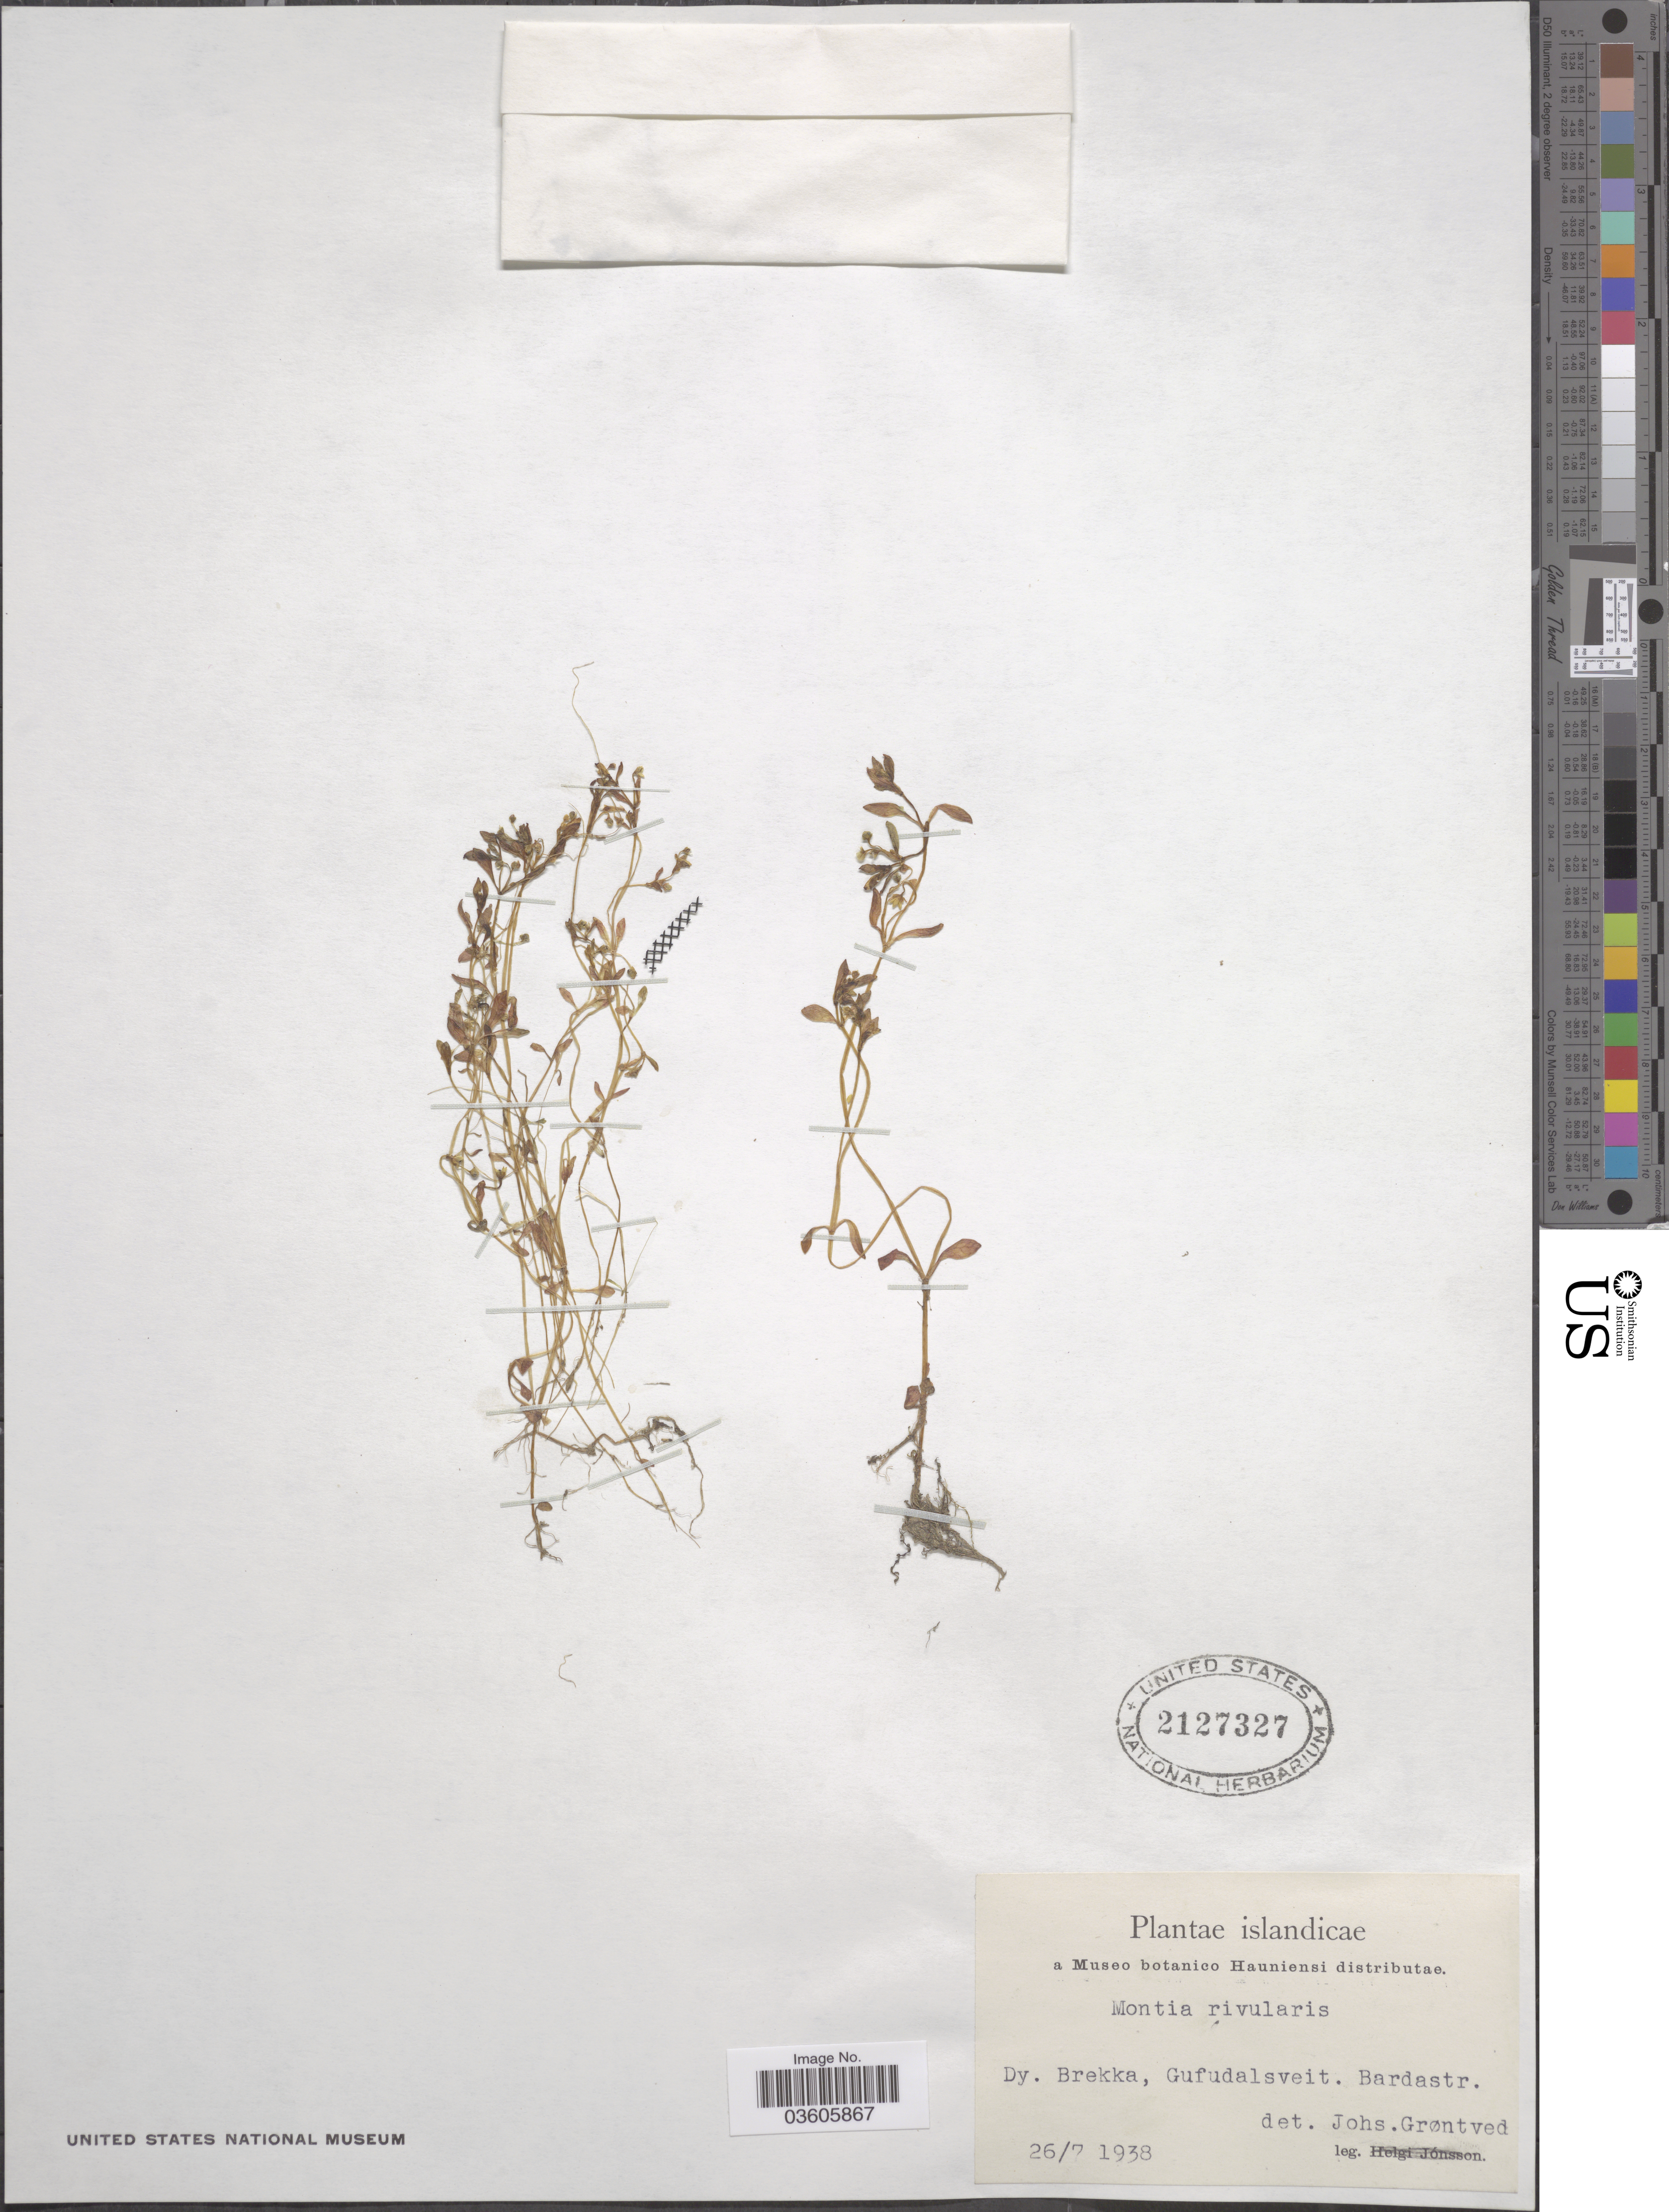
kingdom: Plantae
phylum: Tracheophyta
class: Magnoliopsida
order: Caryophyllales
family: Montiaceae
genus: Montia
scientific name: Montia rivularis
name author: C.C. Gmel.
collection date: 1938-07-26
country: Iceland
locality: Islandicae. Dy. Brekka, Gufudalsveit. Bardastr.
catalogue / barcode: US 2127327